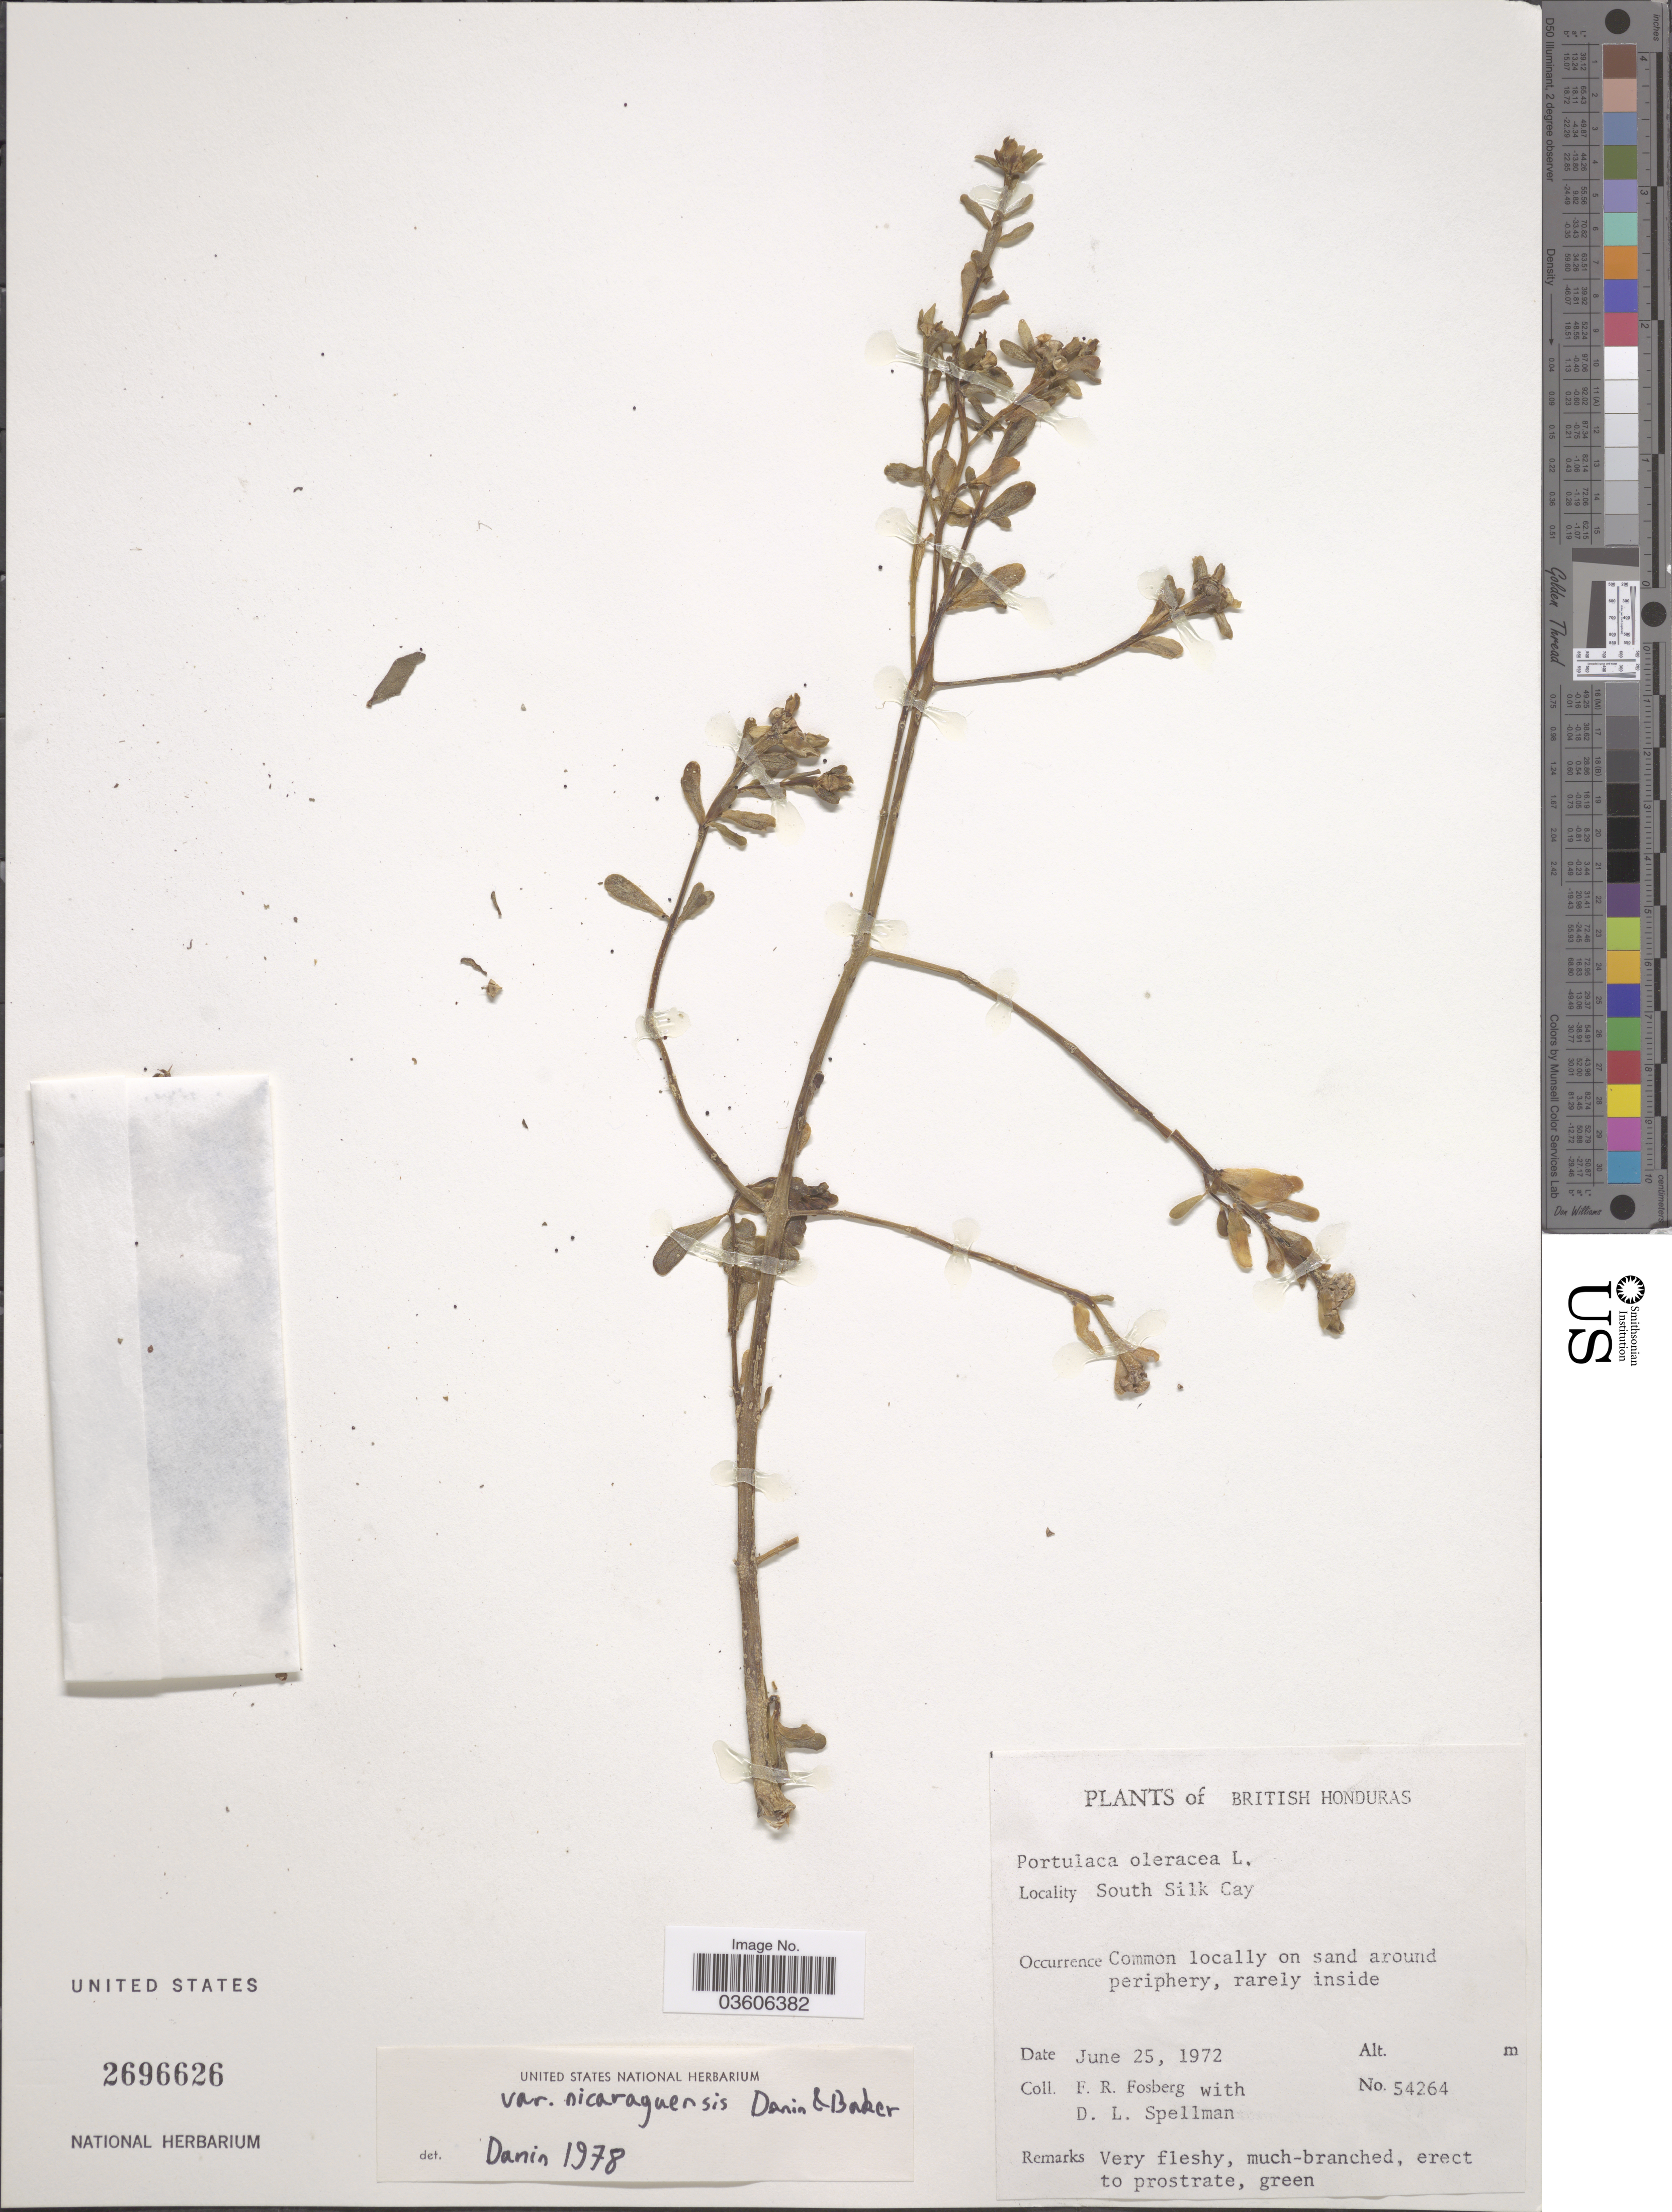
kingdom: Plantae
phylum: Tracheophyta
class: Magnoliopsida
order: Caryophyllales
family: Portulacaceae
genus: Portulaca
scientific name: Portulaca oleracea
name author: L.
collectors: F. R. Fosberg & D. L. Spellman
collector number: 54264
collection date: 1972-06-25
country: Belize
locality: British Honduras. South Silk Cay.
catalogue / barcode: US 2696626